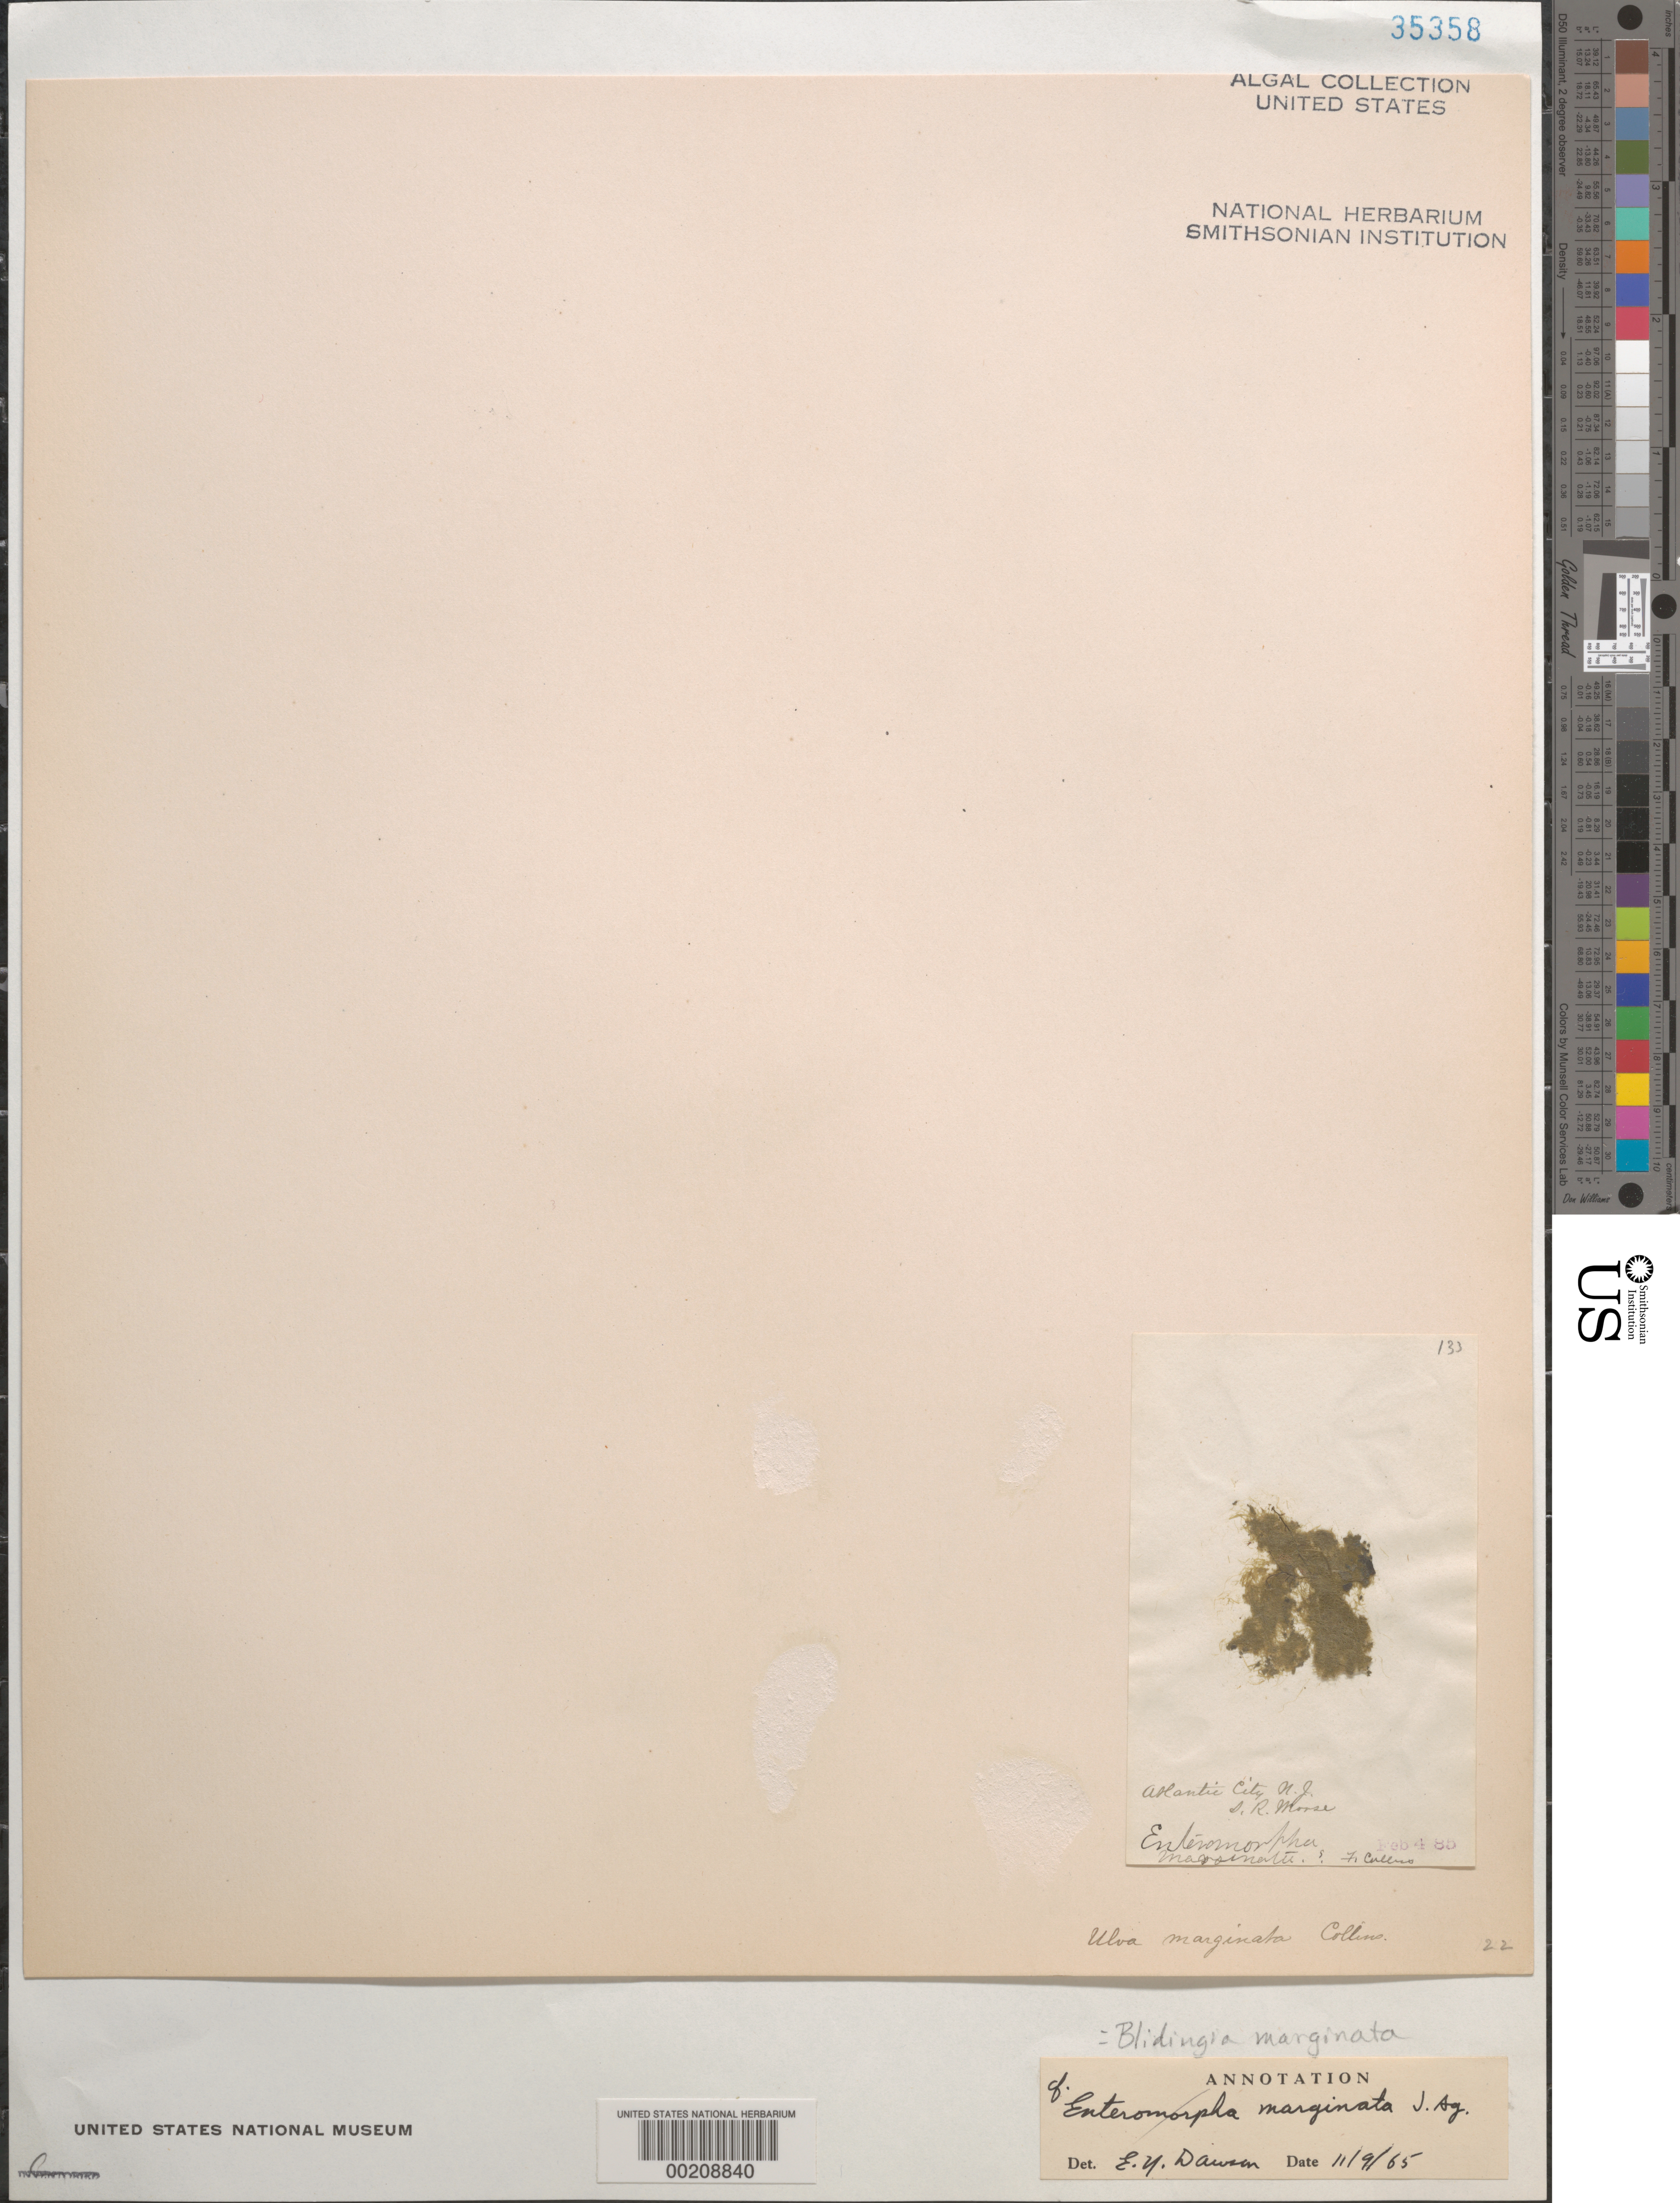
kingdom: Plantae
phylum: Chlorophyta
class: Ulvophyceae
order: Ulvales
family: Kornmanniaceae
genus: Blidingia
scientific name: Blidingia marginata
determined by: Dawson, E. Y.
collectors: S. Morse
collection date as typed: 04 Feb 1885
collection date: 1885-02-04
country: United States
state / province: New Jersey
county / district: Atlantic County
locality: Atlantic City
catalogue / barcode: US 35358